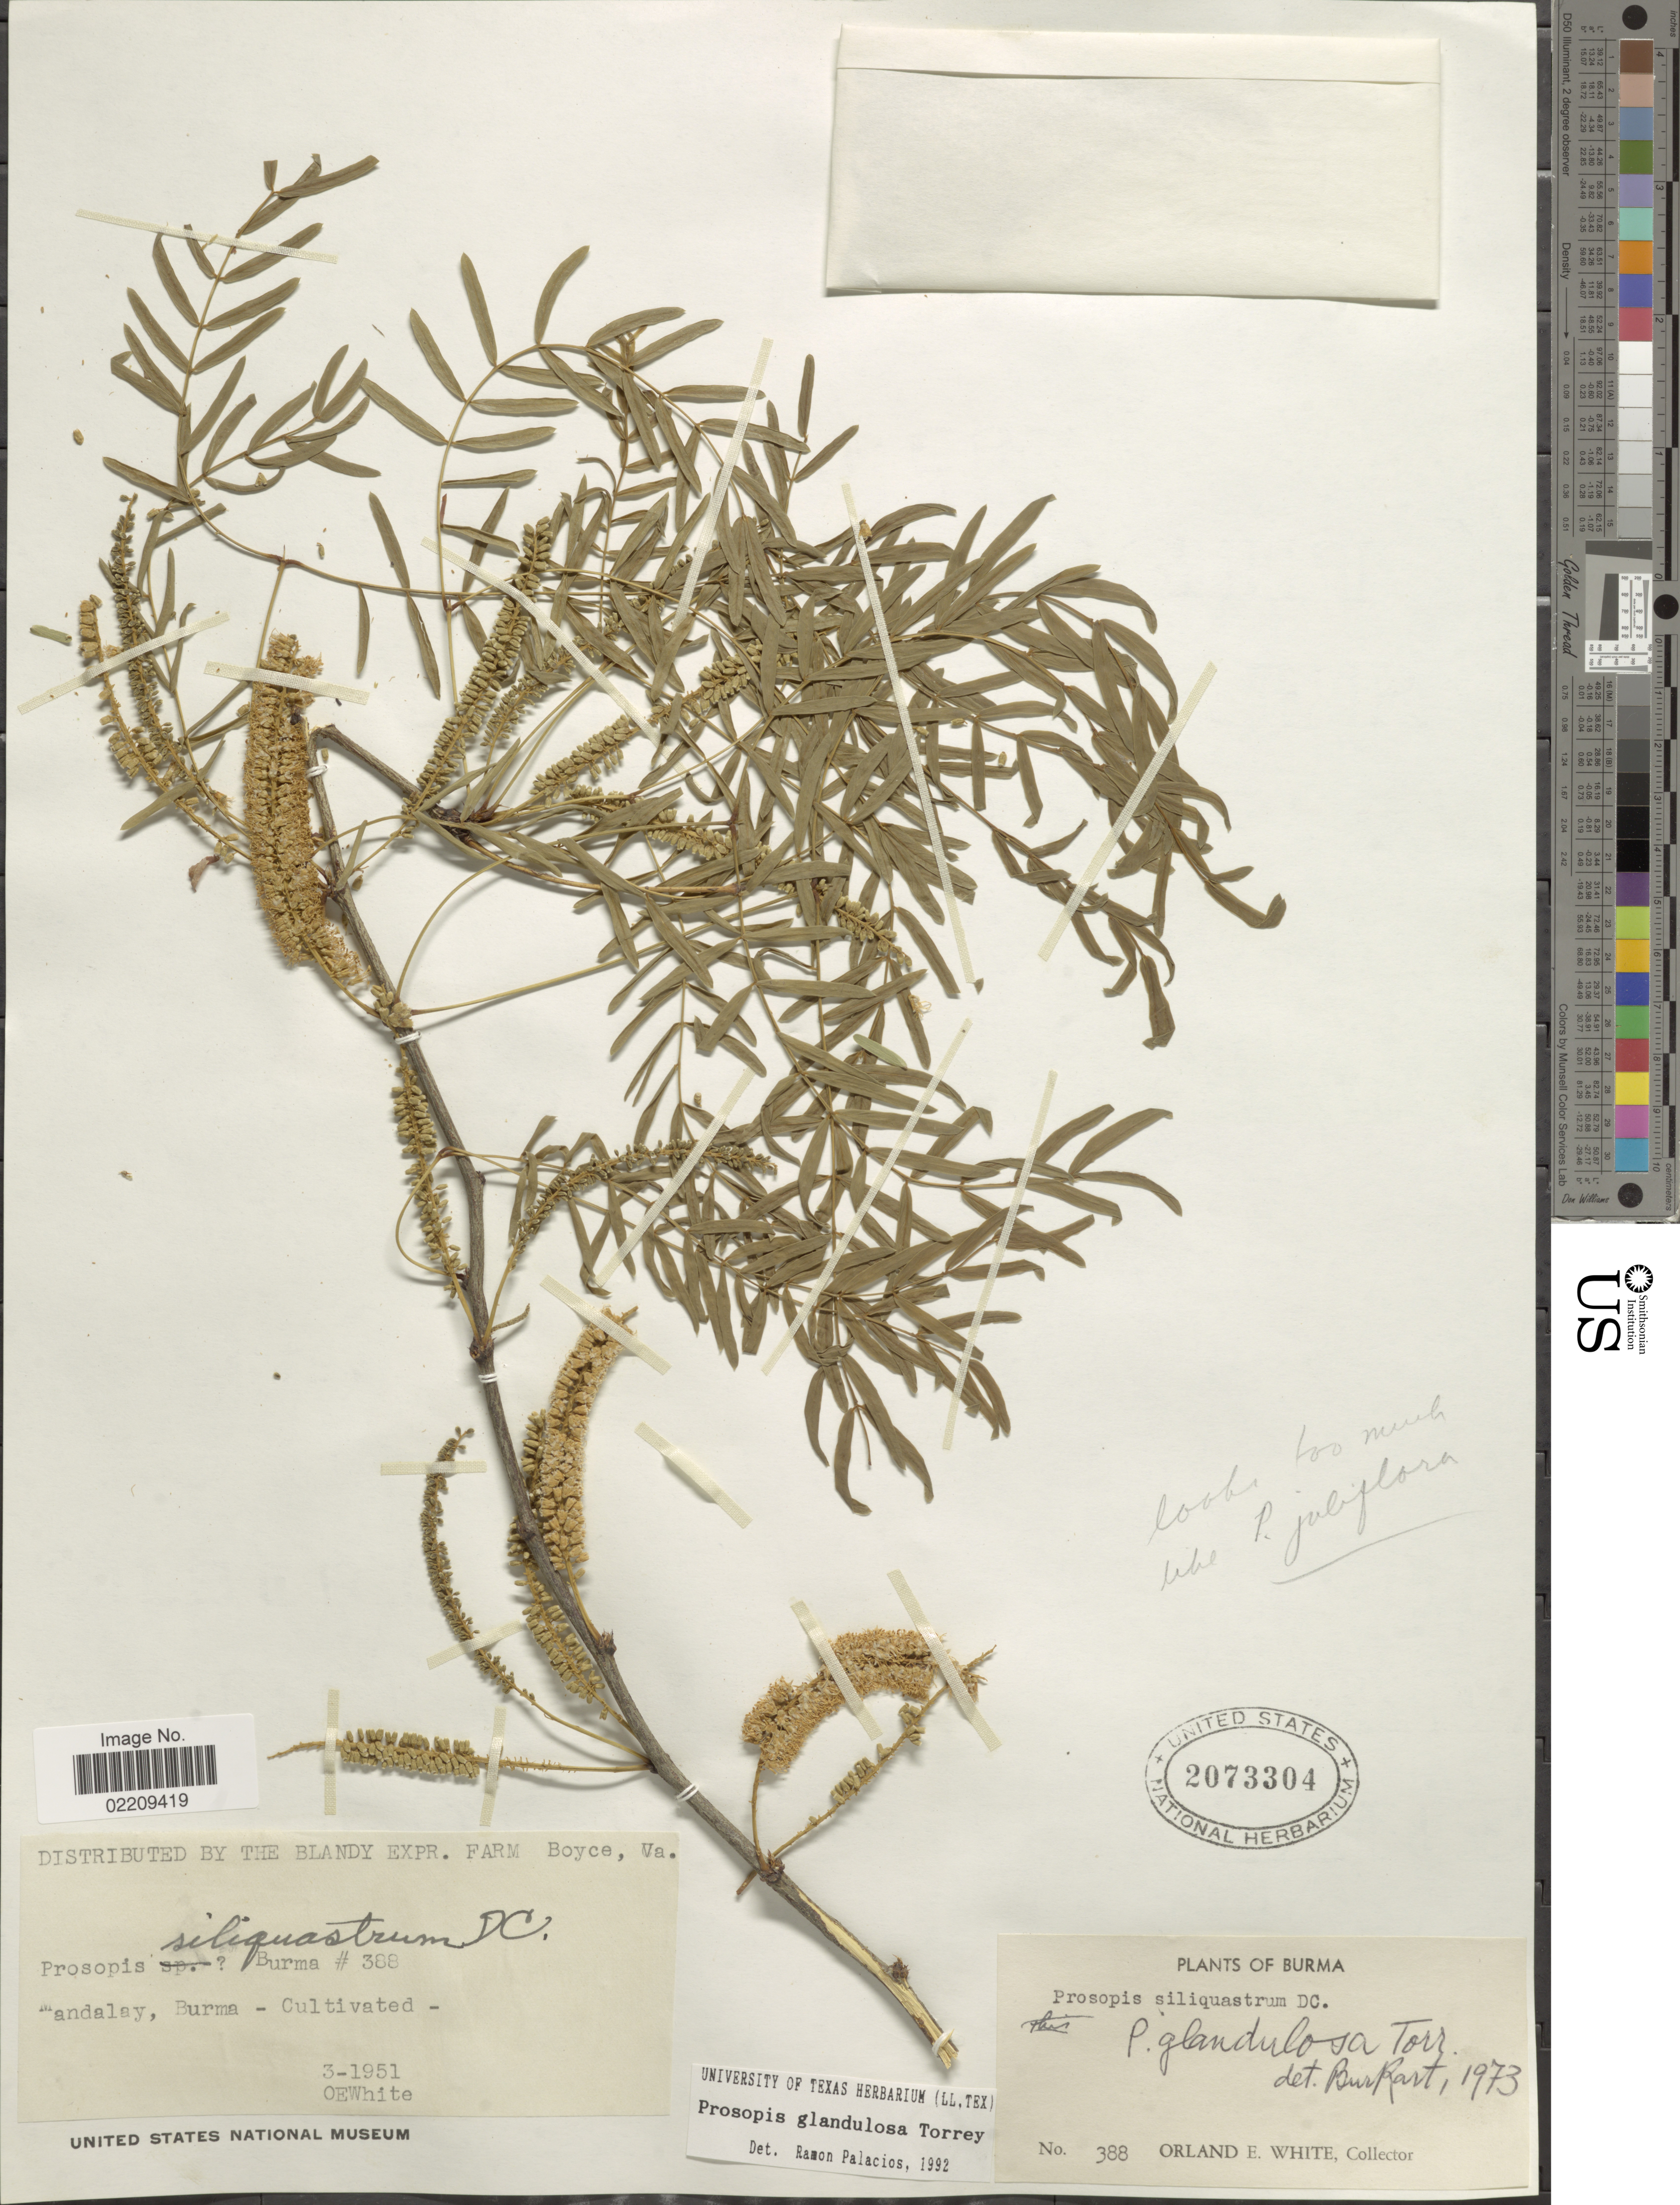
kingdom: Plantae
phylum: Tracheophyta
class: Magnoliopsida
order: Fabales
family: Fabaceae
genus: Neltuma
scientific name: Neltuma glandulosa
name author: (Torr.) Britton & Rose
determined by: Strong, Mark T., (BOT), Smithsonian Institution - National Museum of Natural History (UNITED STATES)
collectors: O. E. White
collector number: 388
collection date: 1951-03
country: Myanmar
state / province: Mandalay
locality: Burma, cultivated.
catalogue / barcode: US 2073304